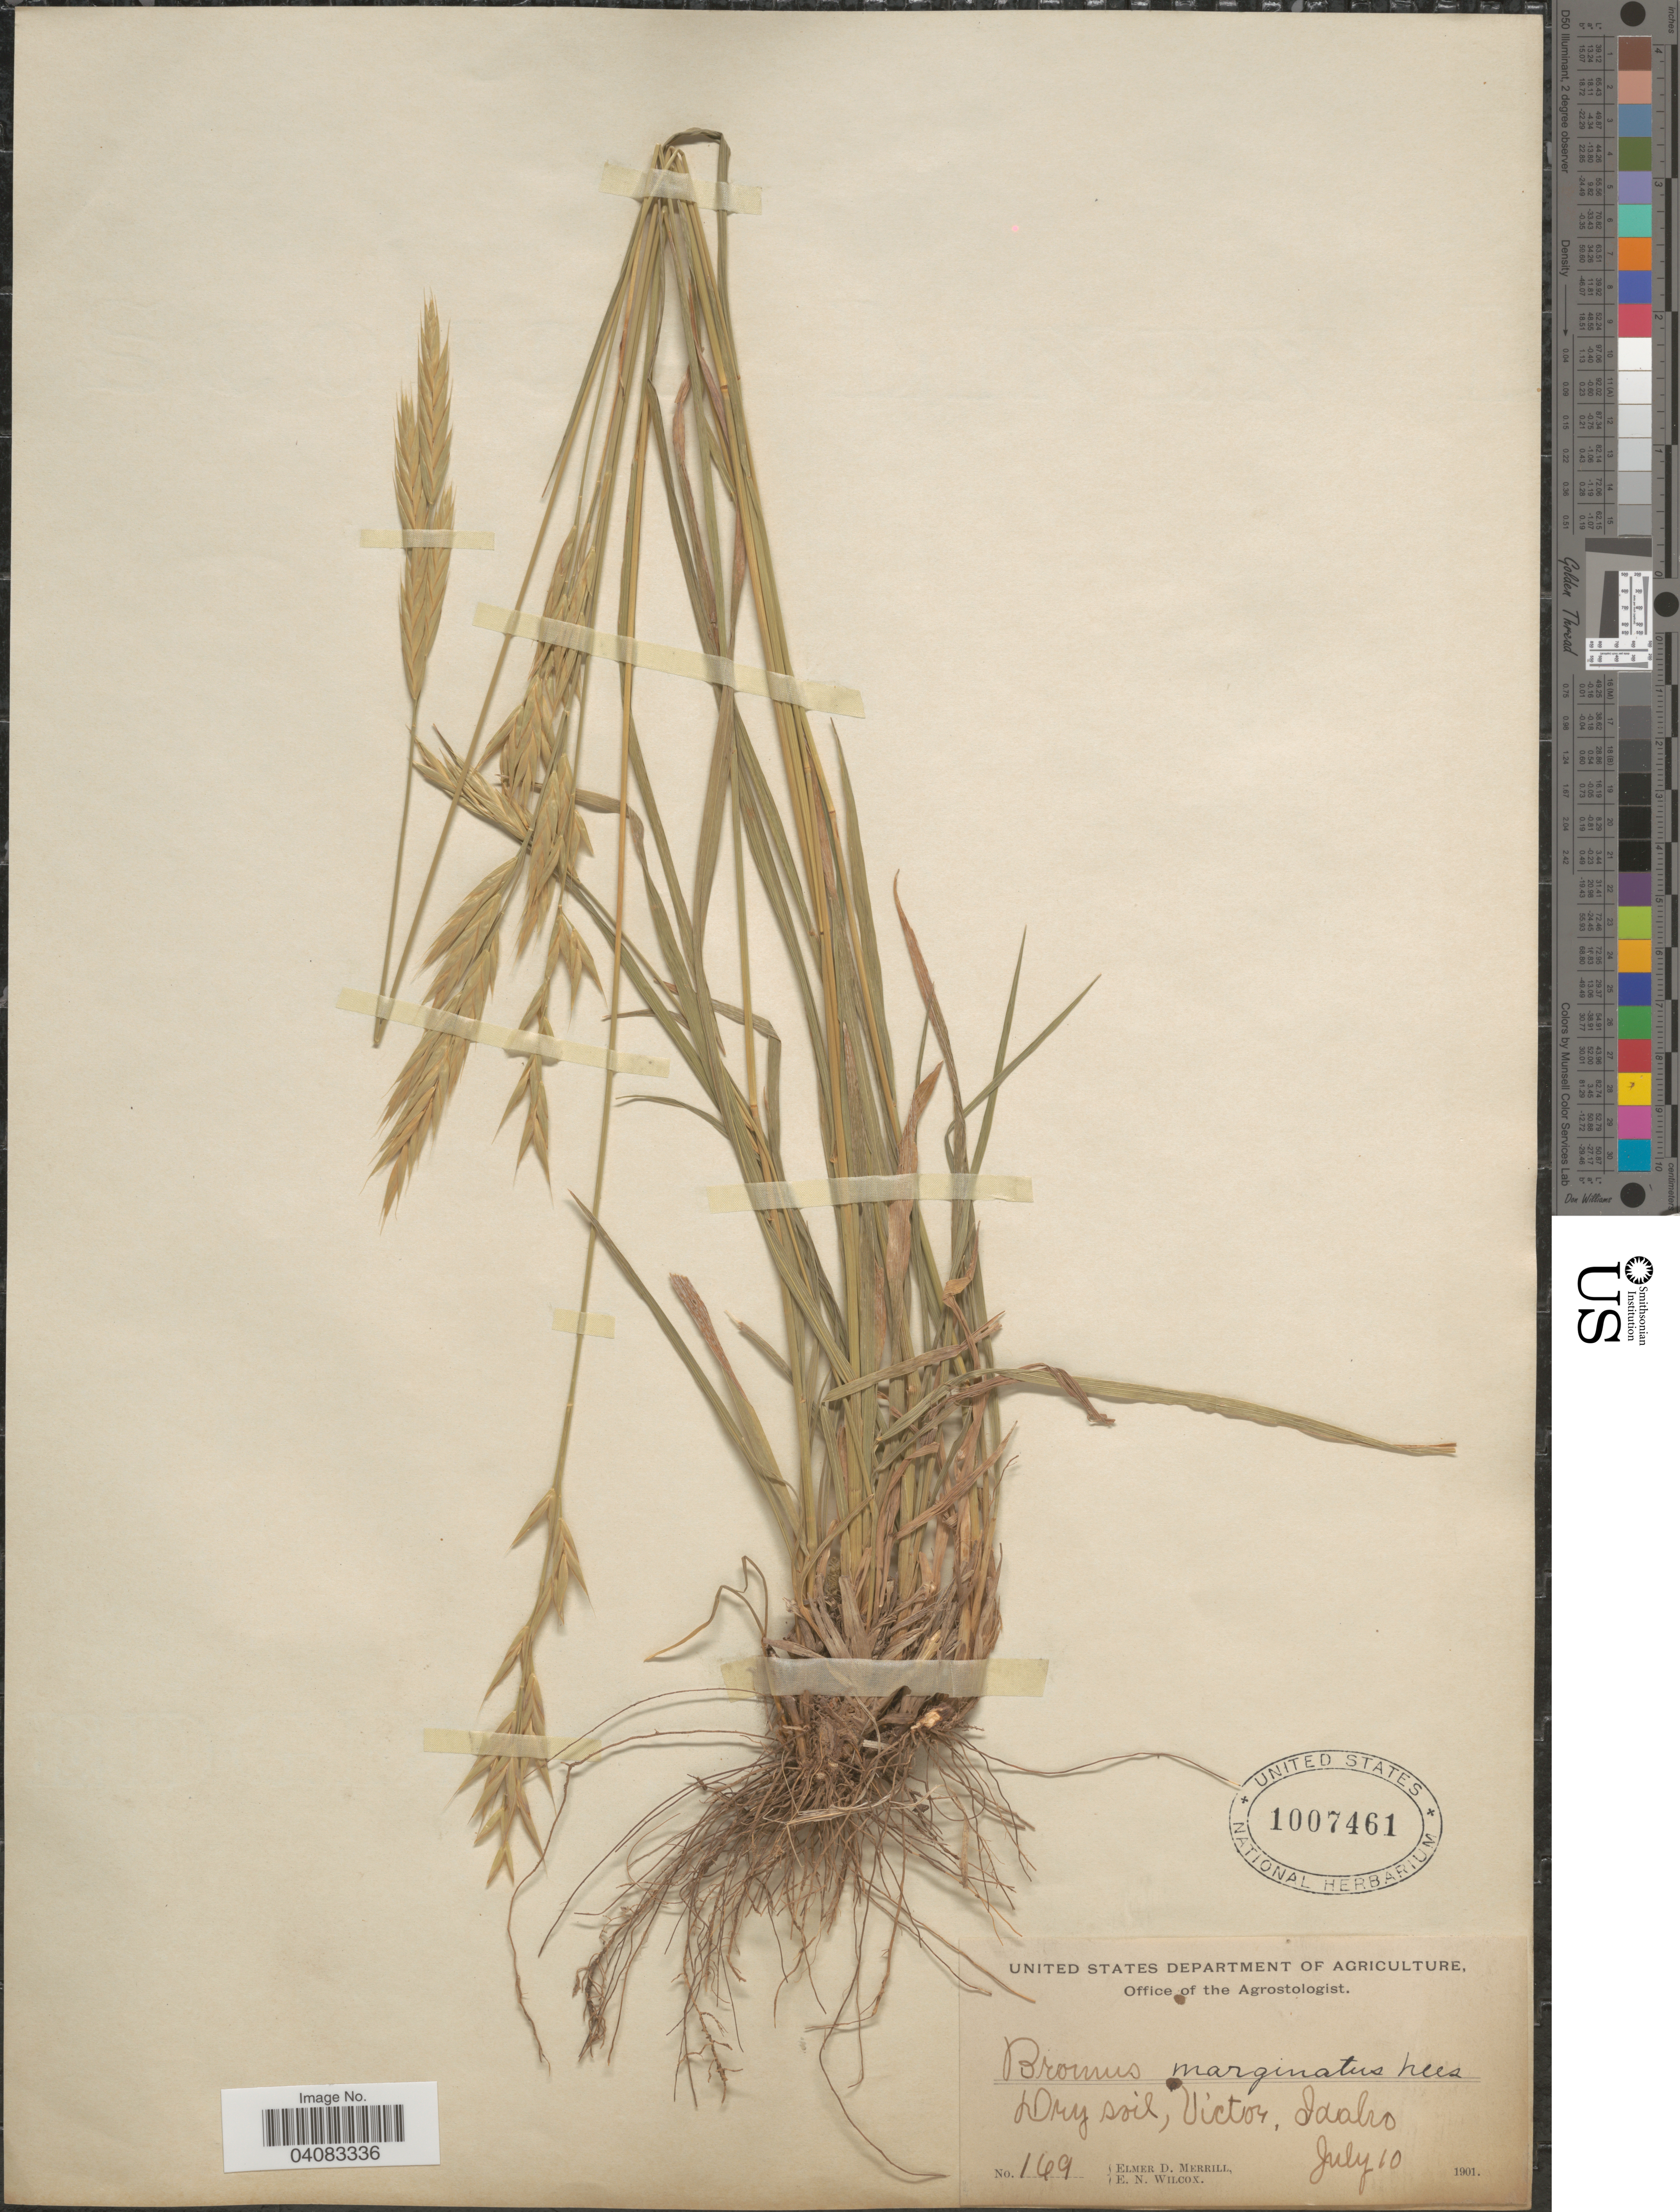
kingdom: Plantae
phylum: Tracheophyta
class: Liliopsida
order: Poales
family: Poaceae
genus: Bromus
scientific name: Bromus marginatus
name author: Nees ex Steud.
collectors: E. D. Merrill & E. Wilcox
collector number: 169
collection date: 1901-07-10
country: United States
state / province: Idaho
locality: Victor.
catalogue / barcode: US 1007461